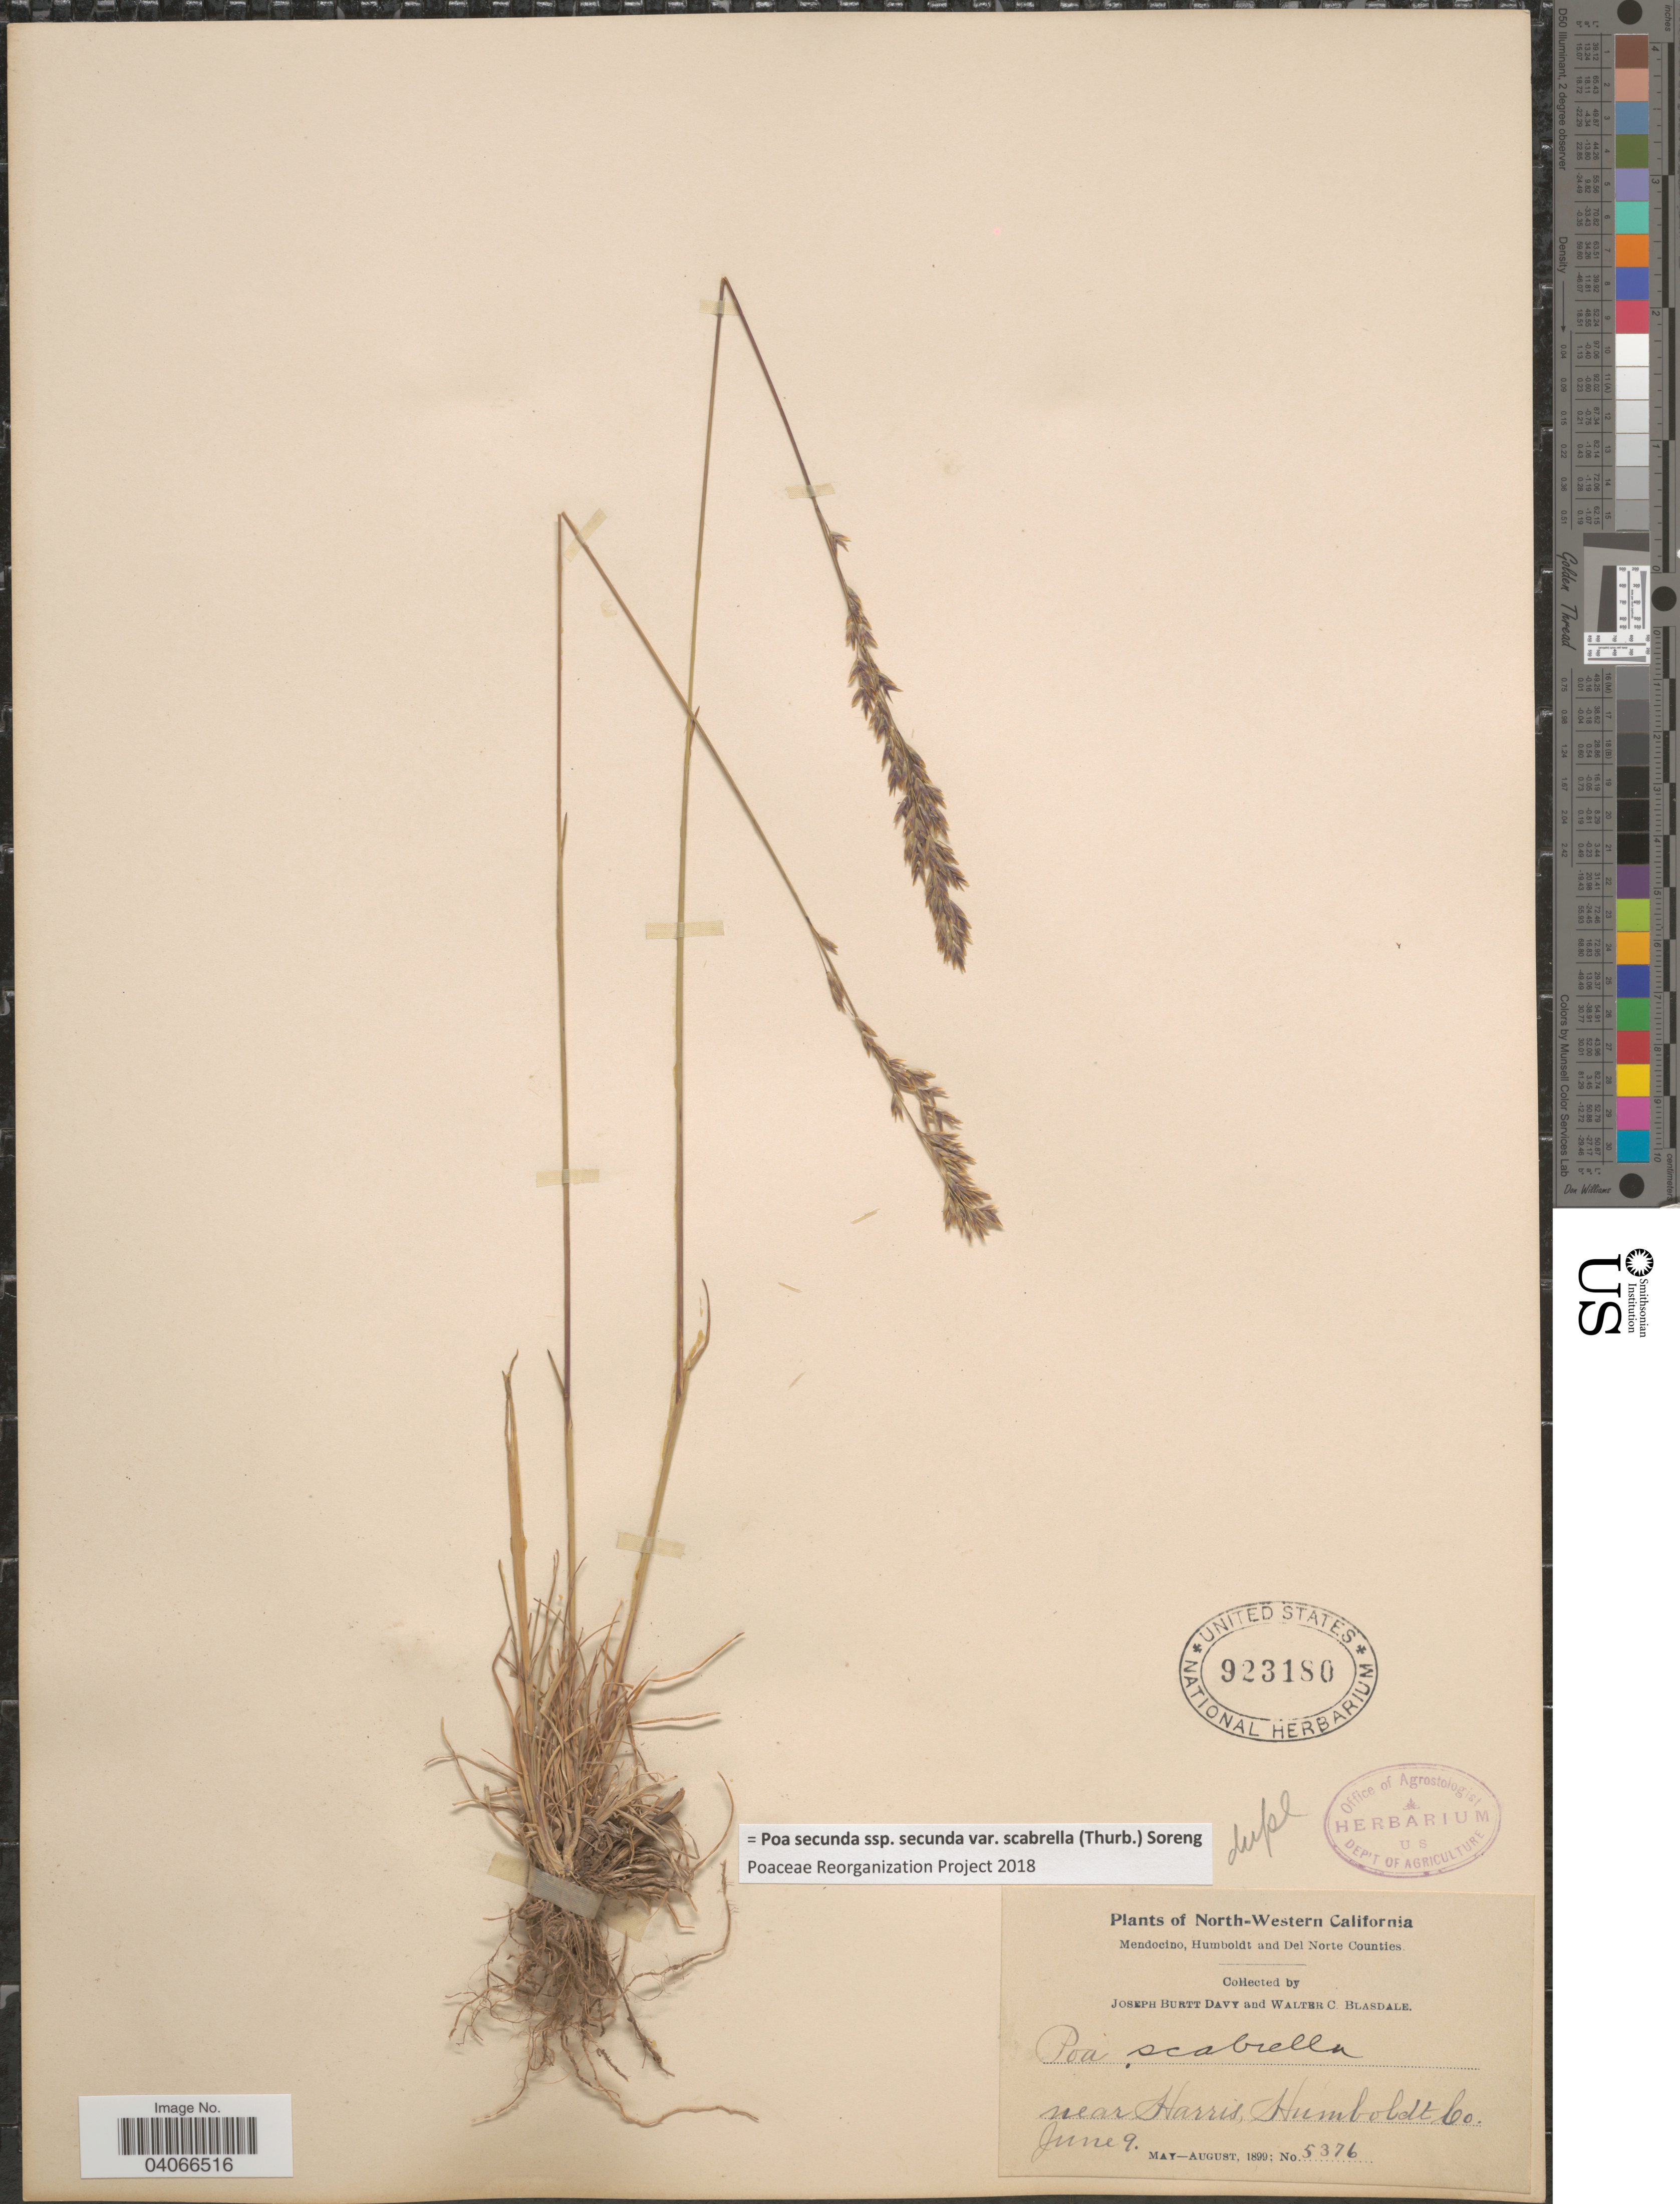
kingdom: Plantae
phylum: Tracheophyta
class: Liliopsida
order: Poales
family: Poaceae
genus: Poa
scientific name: Poa secunda subsp. secunda var. scabrella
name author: (Thurb.) Soreng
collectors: J. Burtt Davy & W. Blasdale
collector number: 5376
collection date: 1899-06-09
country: United States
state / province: California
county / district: Humboldt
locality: North-Western California. Near Harris, Humboldt Co.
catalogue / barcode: US 923180